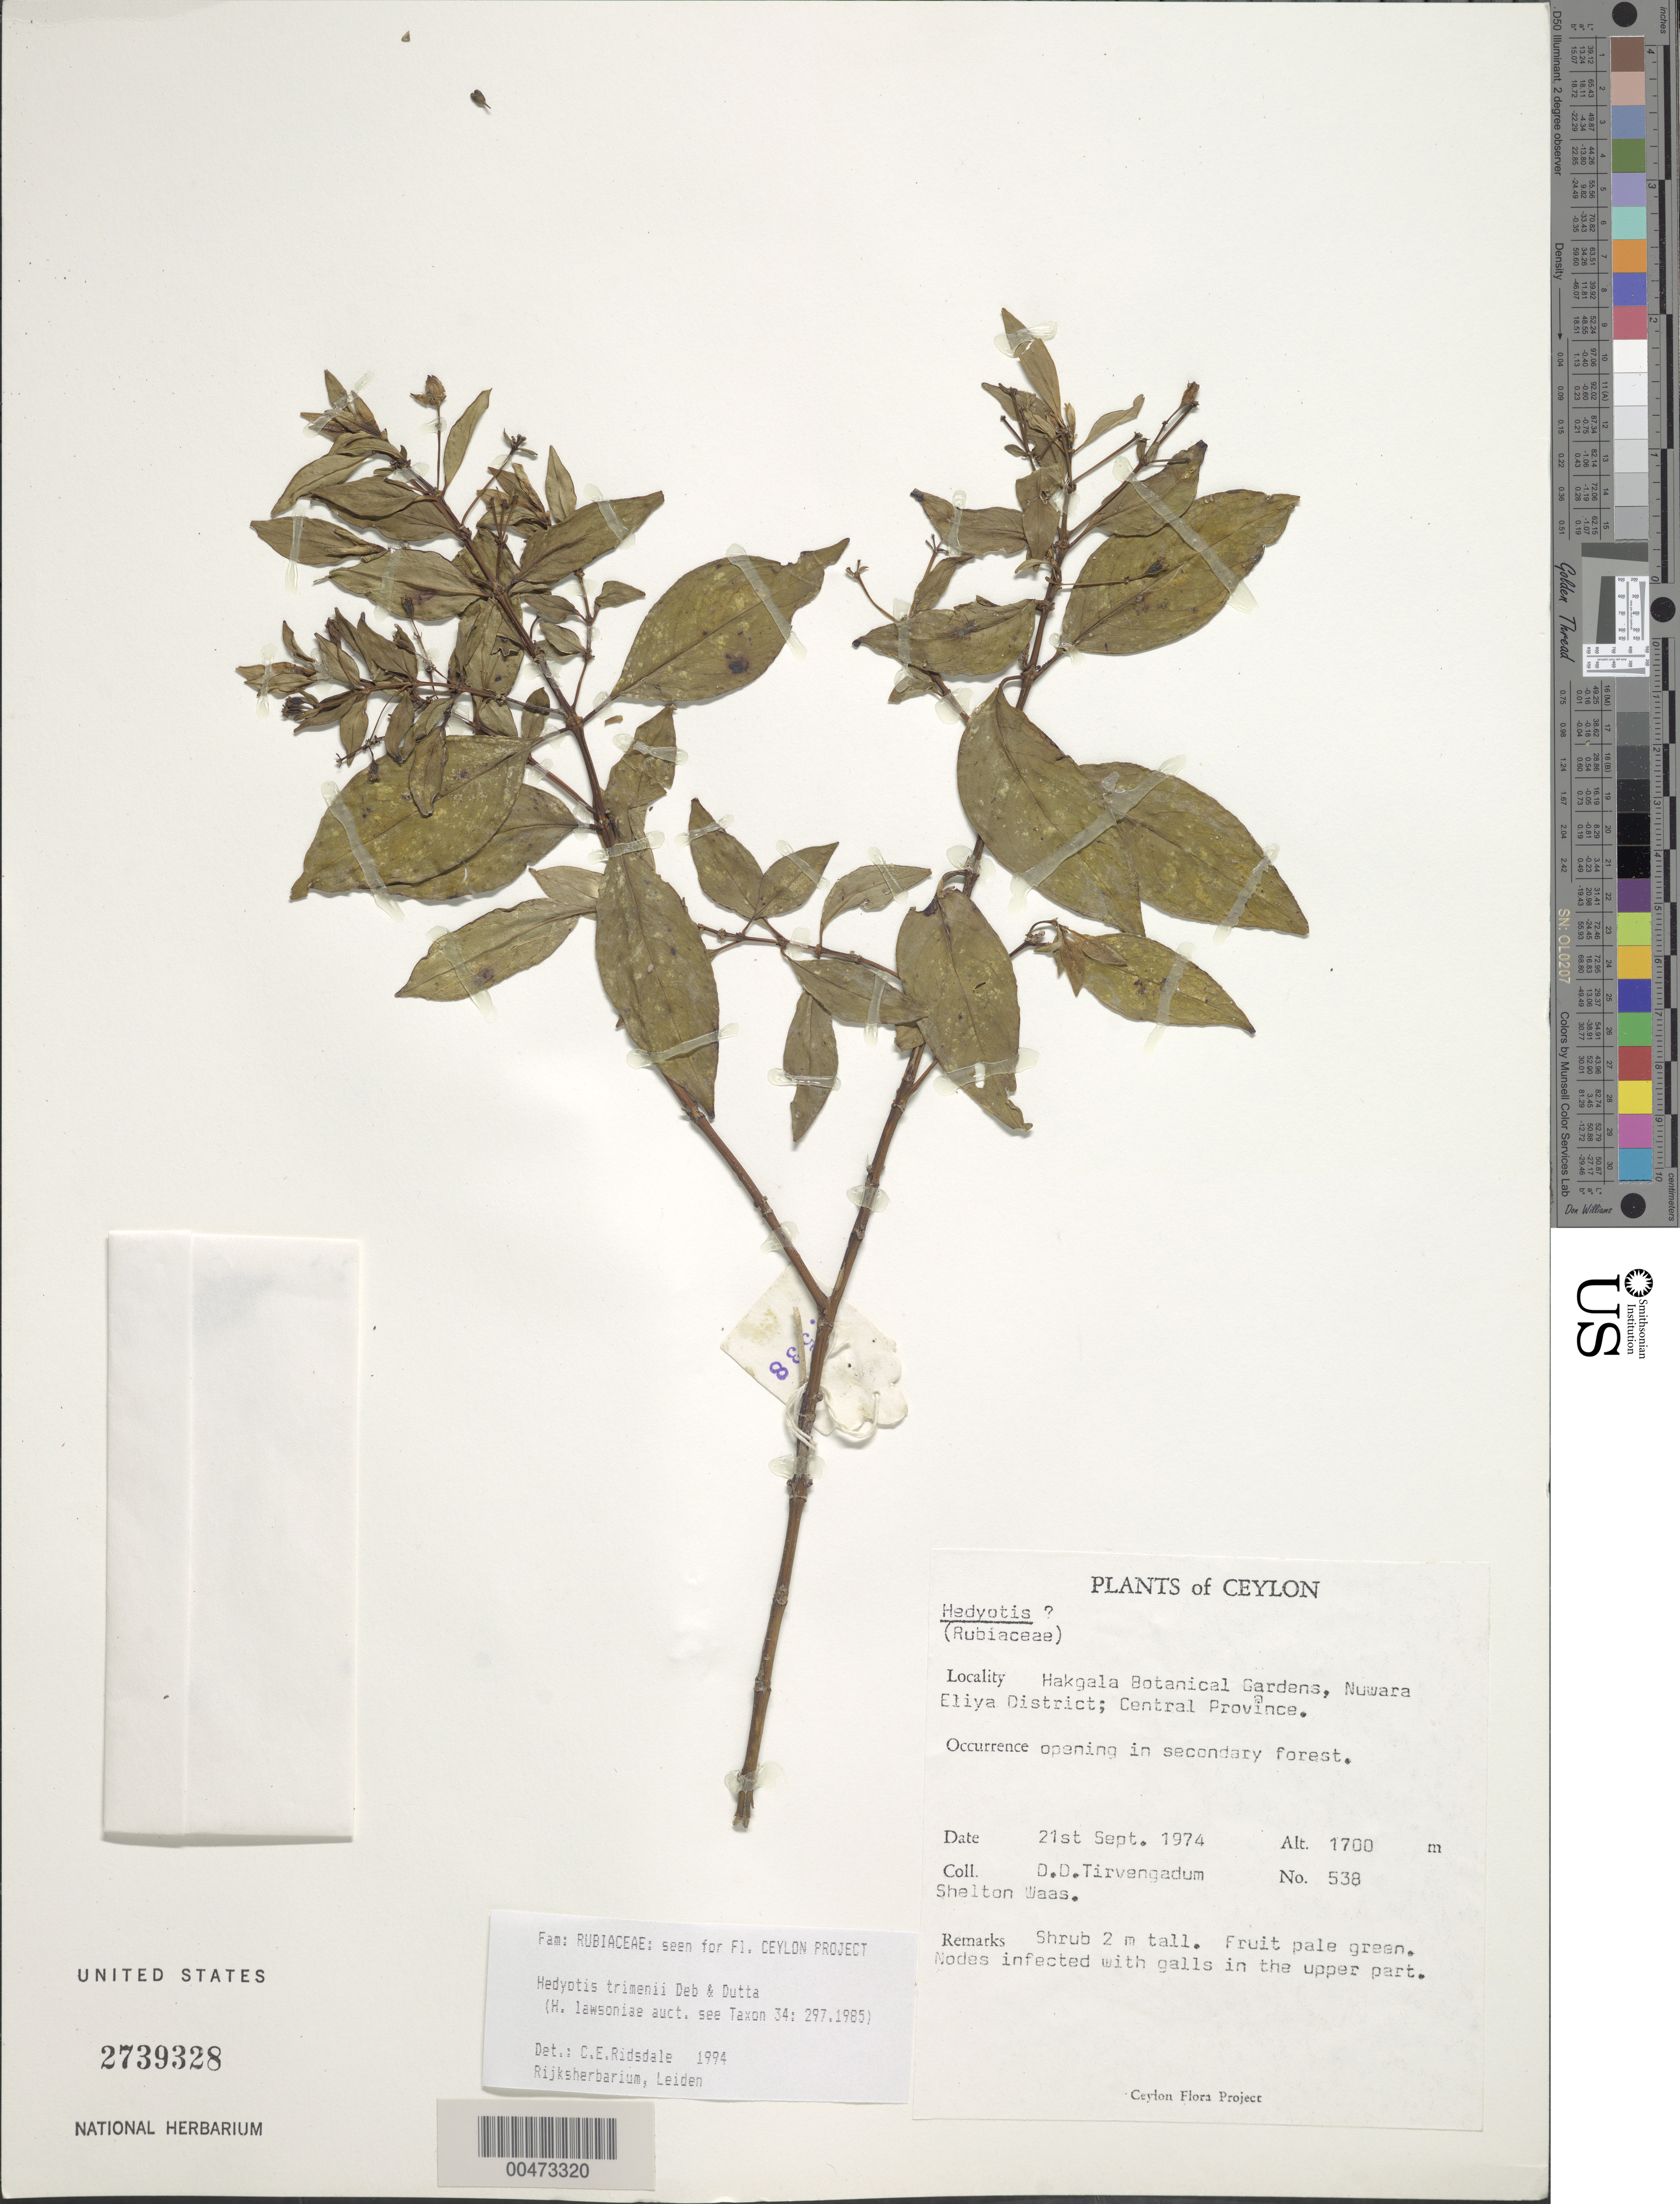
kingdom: Plantae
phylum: Tracheophyta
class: Magnoliopsida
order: Gentianales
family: Rubiaceae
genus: Hedyotis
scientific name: Hedyotis trimenii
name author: Deb & R. Dutta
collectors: D. Tirvengadum & S. Waas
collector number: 538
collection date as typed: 21 Sep 1974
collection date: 1974-09-21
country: Sri Lanka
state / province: Central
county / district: Nuwara Eliya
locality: Hakgala Botanical Gardens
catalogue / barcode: US 2739328